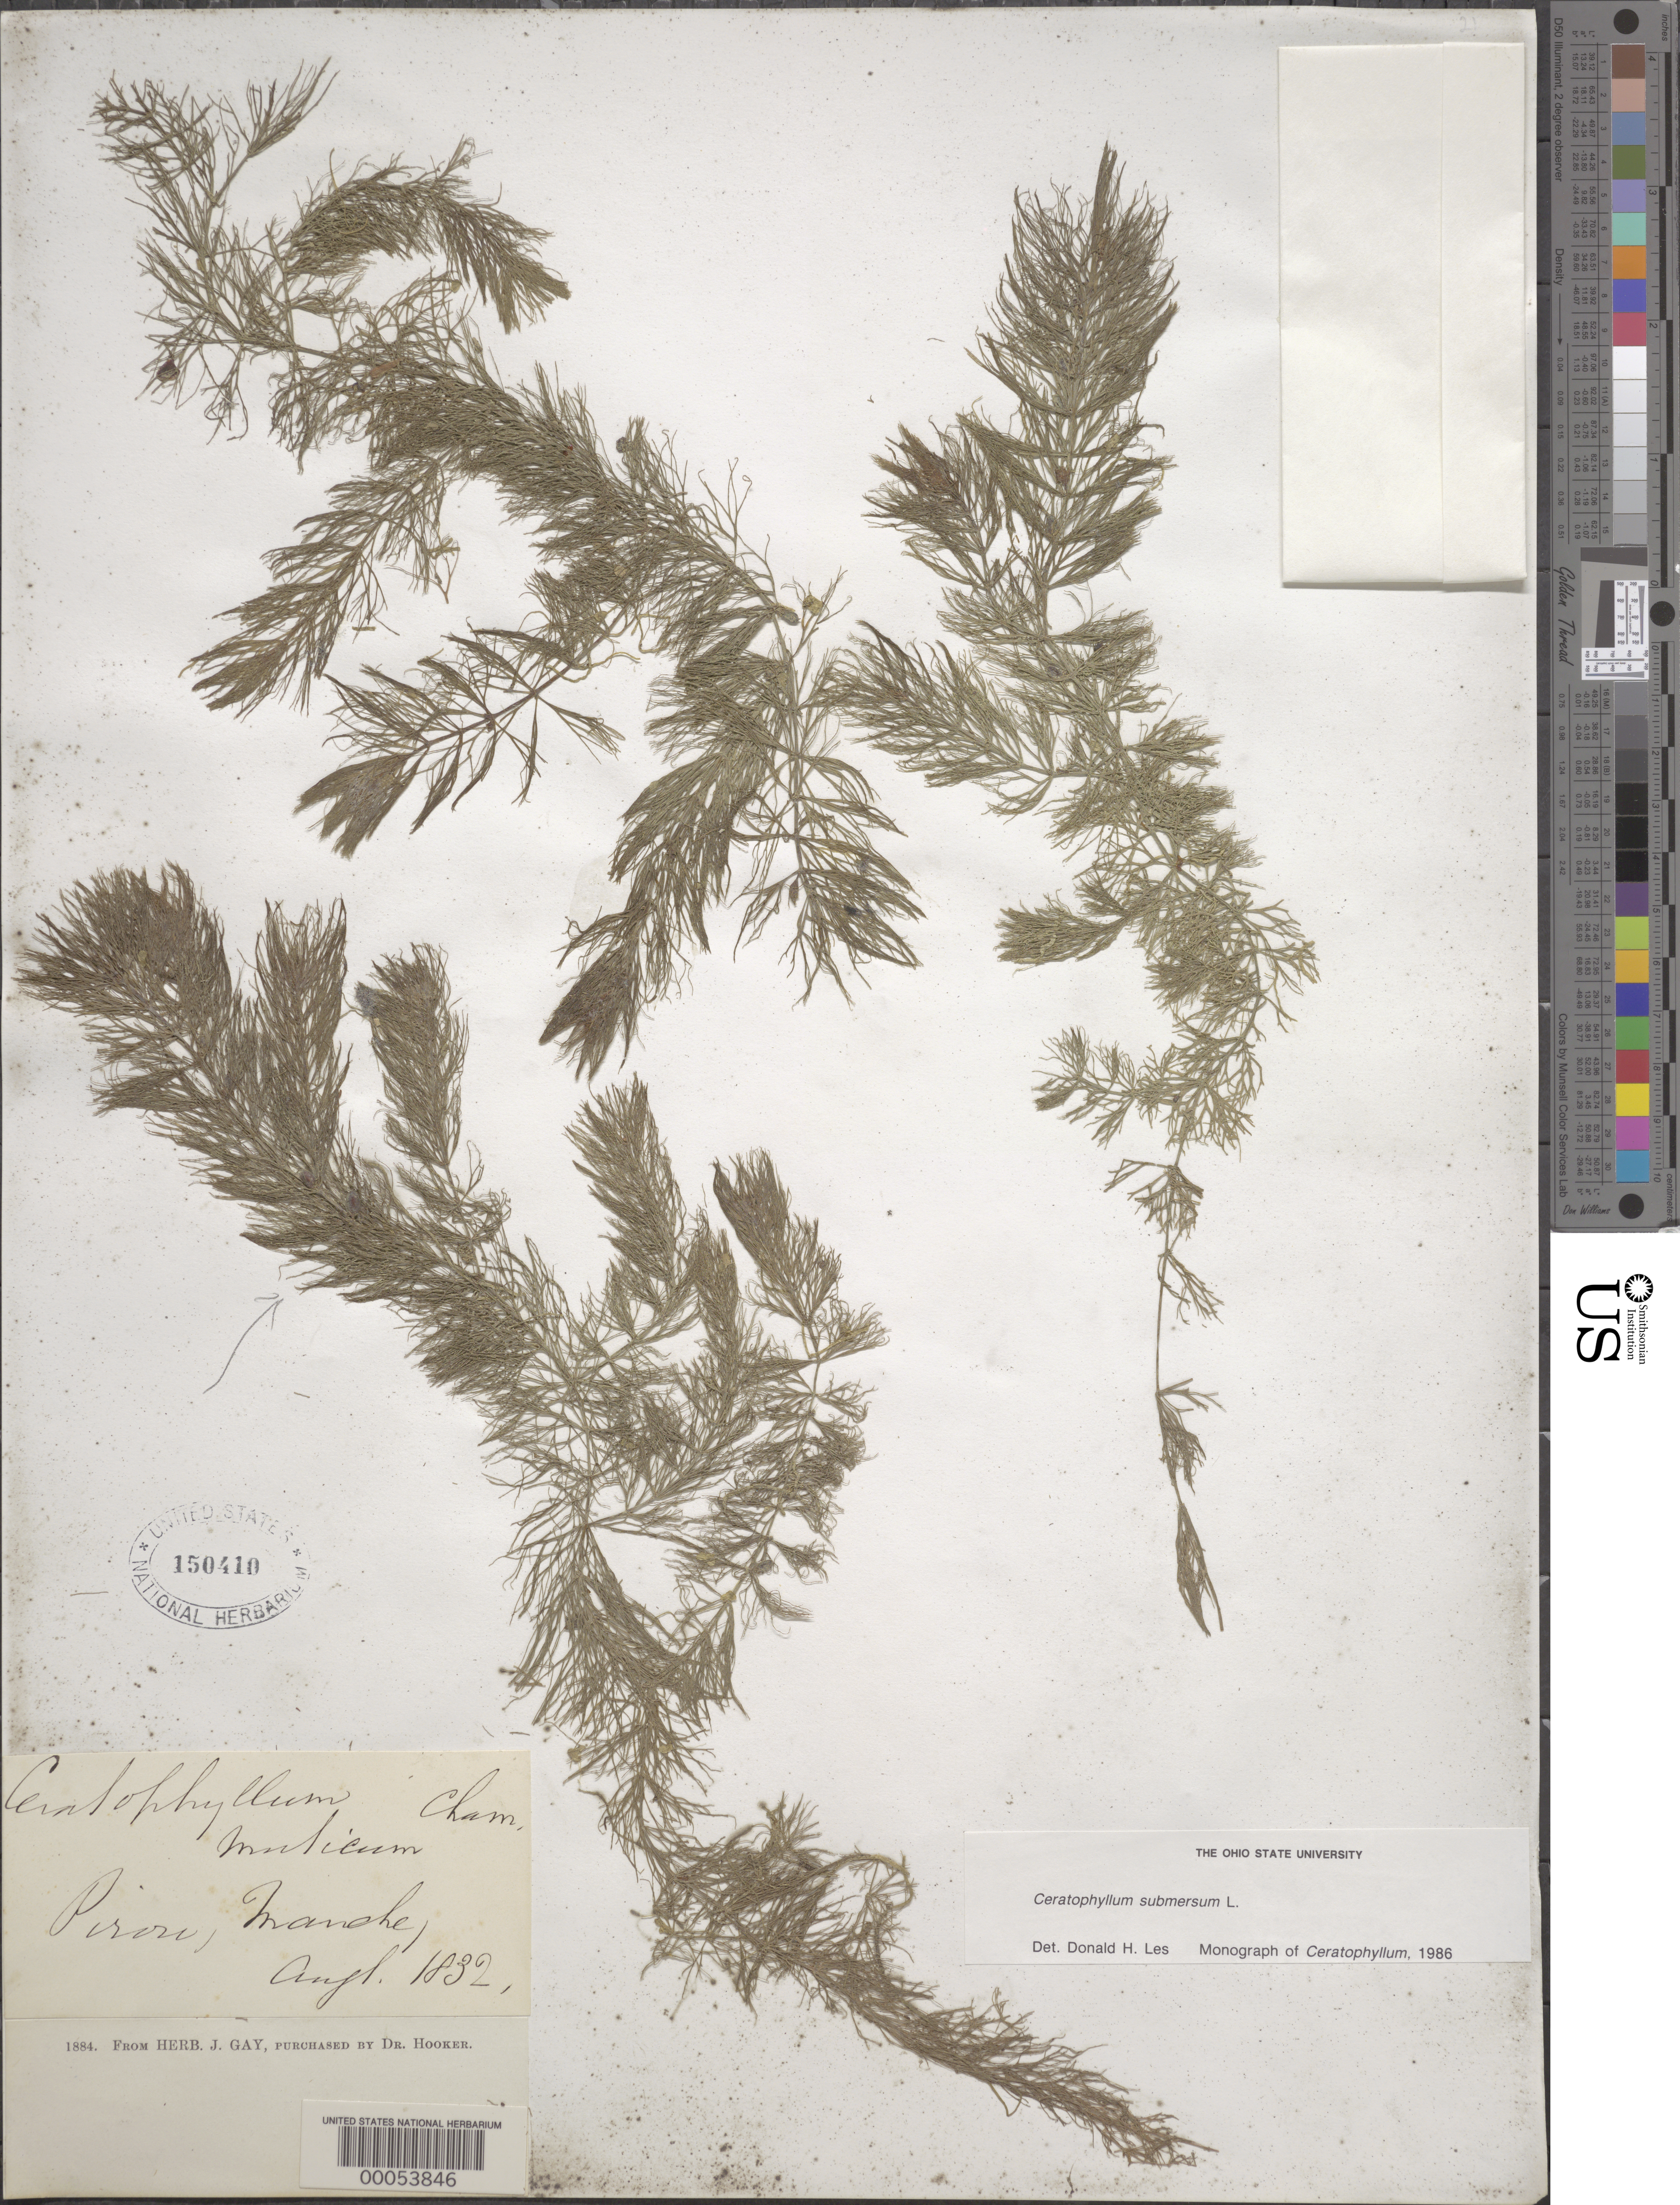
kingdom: Plantae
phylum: Tracheophyta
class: Magnoliopsida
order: Ceratophyllales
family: Ceratophyllaceae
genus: Ceratophyllum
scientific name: Ceratophyllum submersum sensu Llanos non L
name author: Llanos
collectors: ex herb. J. Gay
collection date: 1832-08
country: France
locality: Pirou, Manche.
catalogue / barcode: US 150410